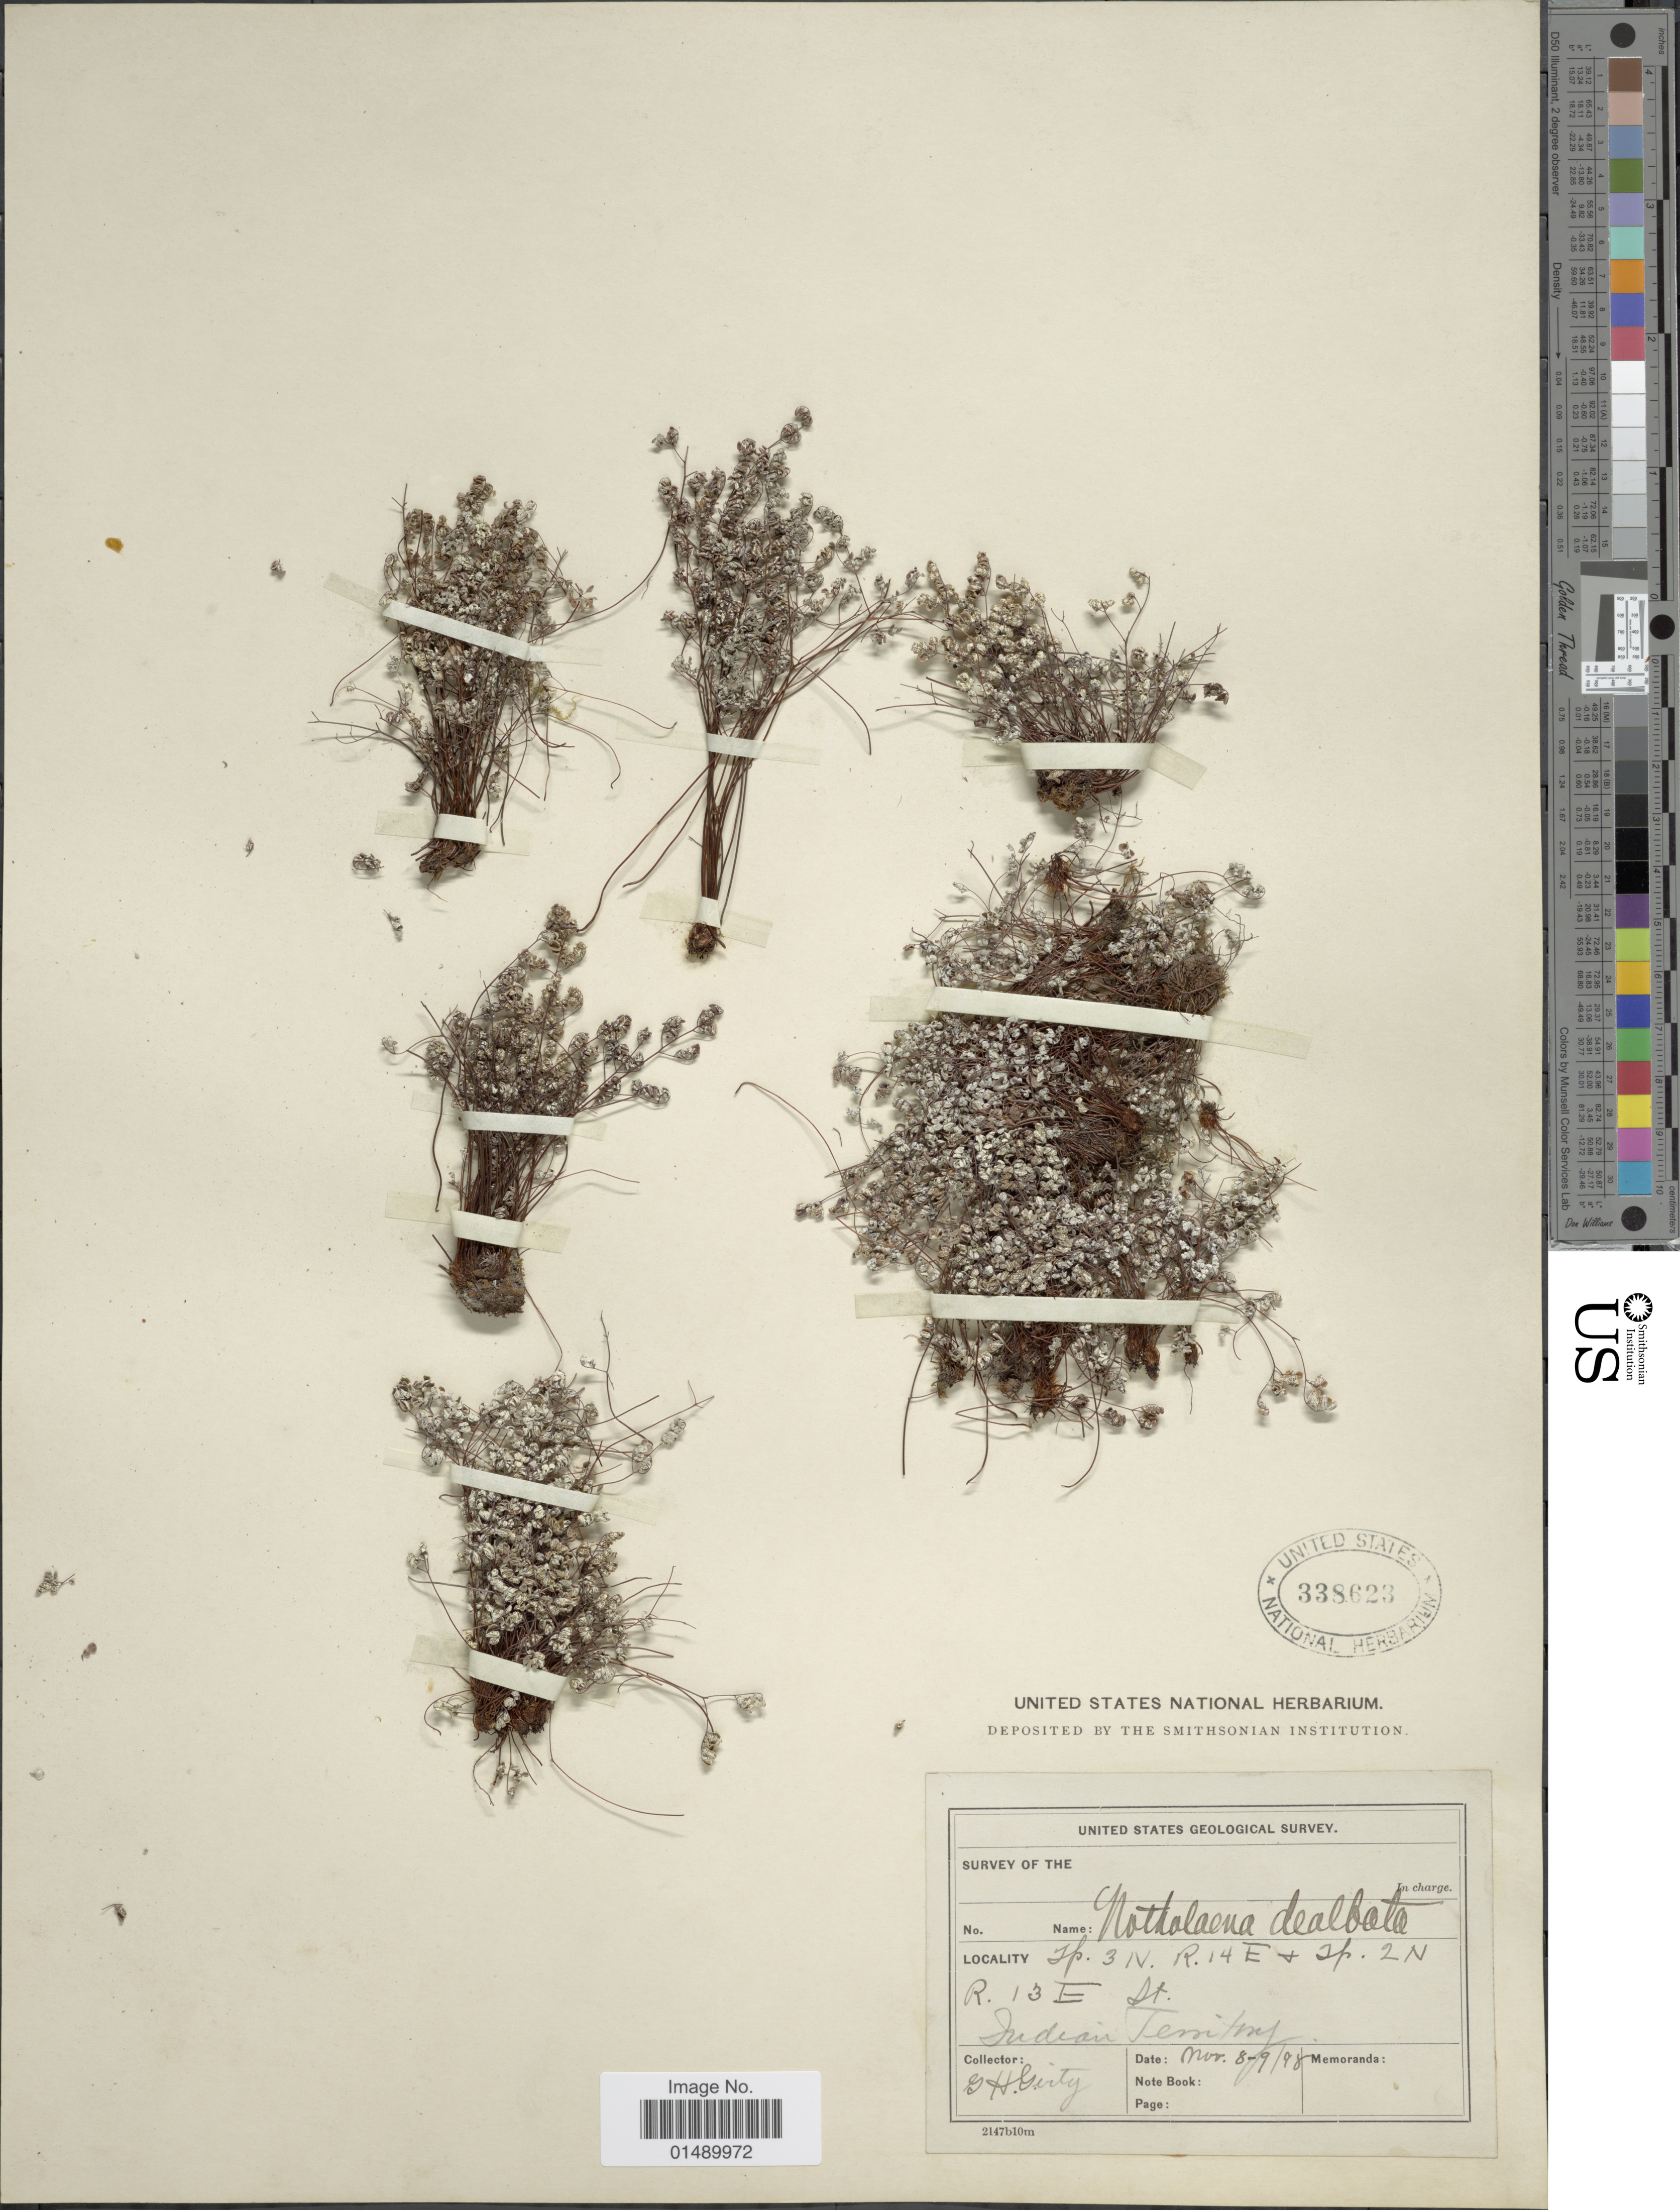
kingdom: Plantae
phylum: Tracheophyta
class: Polypodiopsida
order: Polypodiales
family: Pteridaceae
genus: Argyrochosma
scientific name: Argyrochosma dealbata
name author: (Pursh) Windham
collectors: G. Girty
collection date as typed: Transcribed d/m/y: 8/11/98 to 9/11/98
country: United States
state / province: Oklahoma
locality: Ifs. 3N. R.14E & Ifs. 2N R. 13E. Indian Territory.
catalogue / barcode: US 338323